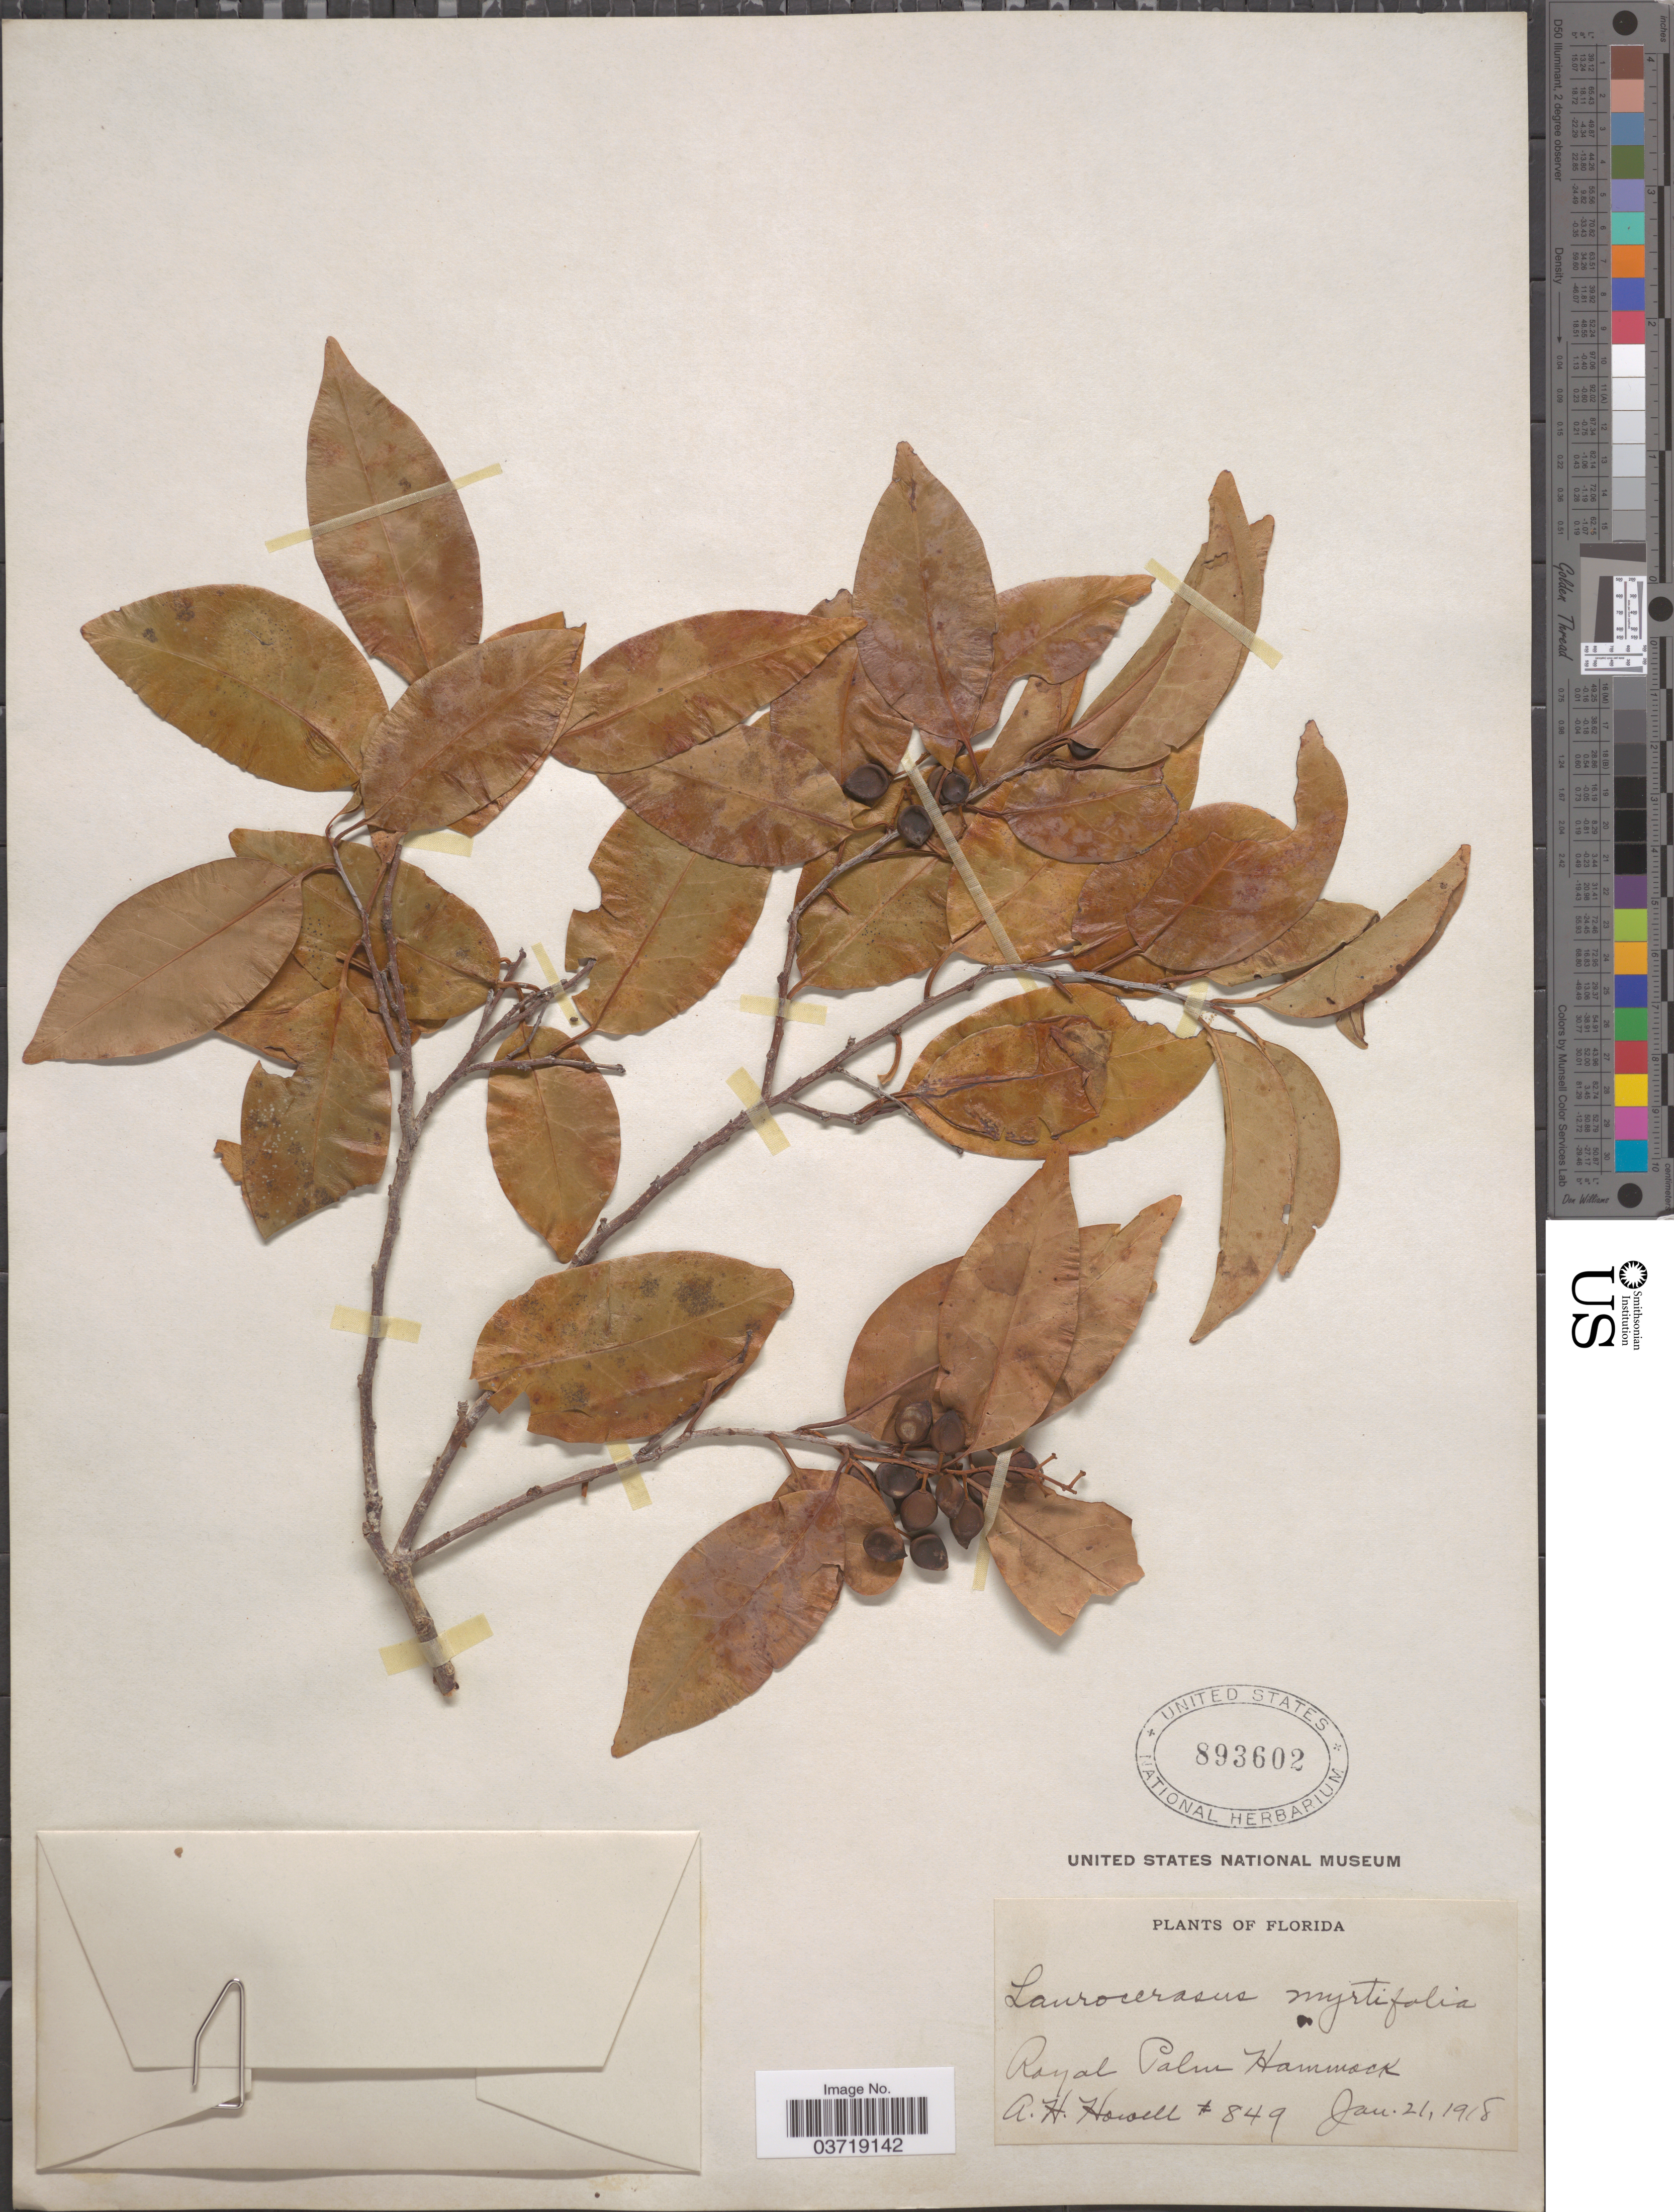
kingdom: Plantae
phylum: Tracheophyta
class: Magnoliopsida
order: Rosales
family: Rosaceae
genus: Prunus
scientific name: Prunus myrtifolia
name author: (L.) Urb.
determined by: Strong, Mark T., (BOT), Smithsonian Institution - National Museum of Natural History (UNITED STATES)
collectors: A. Howell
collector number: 849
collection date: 1918-01-21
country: United States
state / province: Florida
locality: Royal Palm Hammock.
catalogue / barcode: US 893602